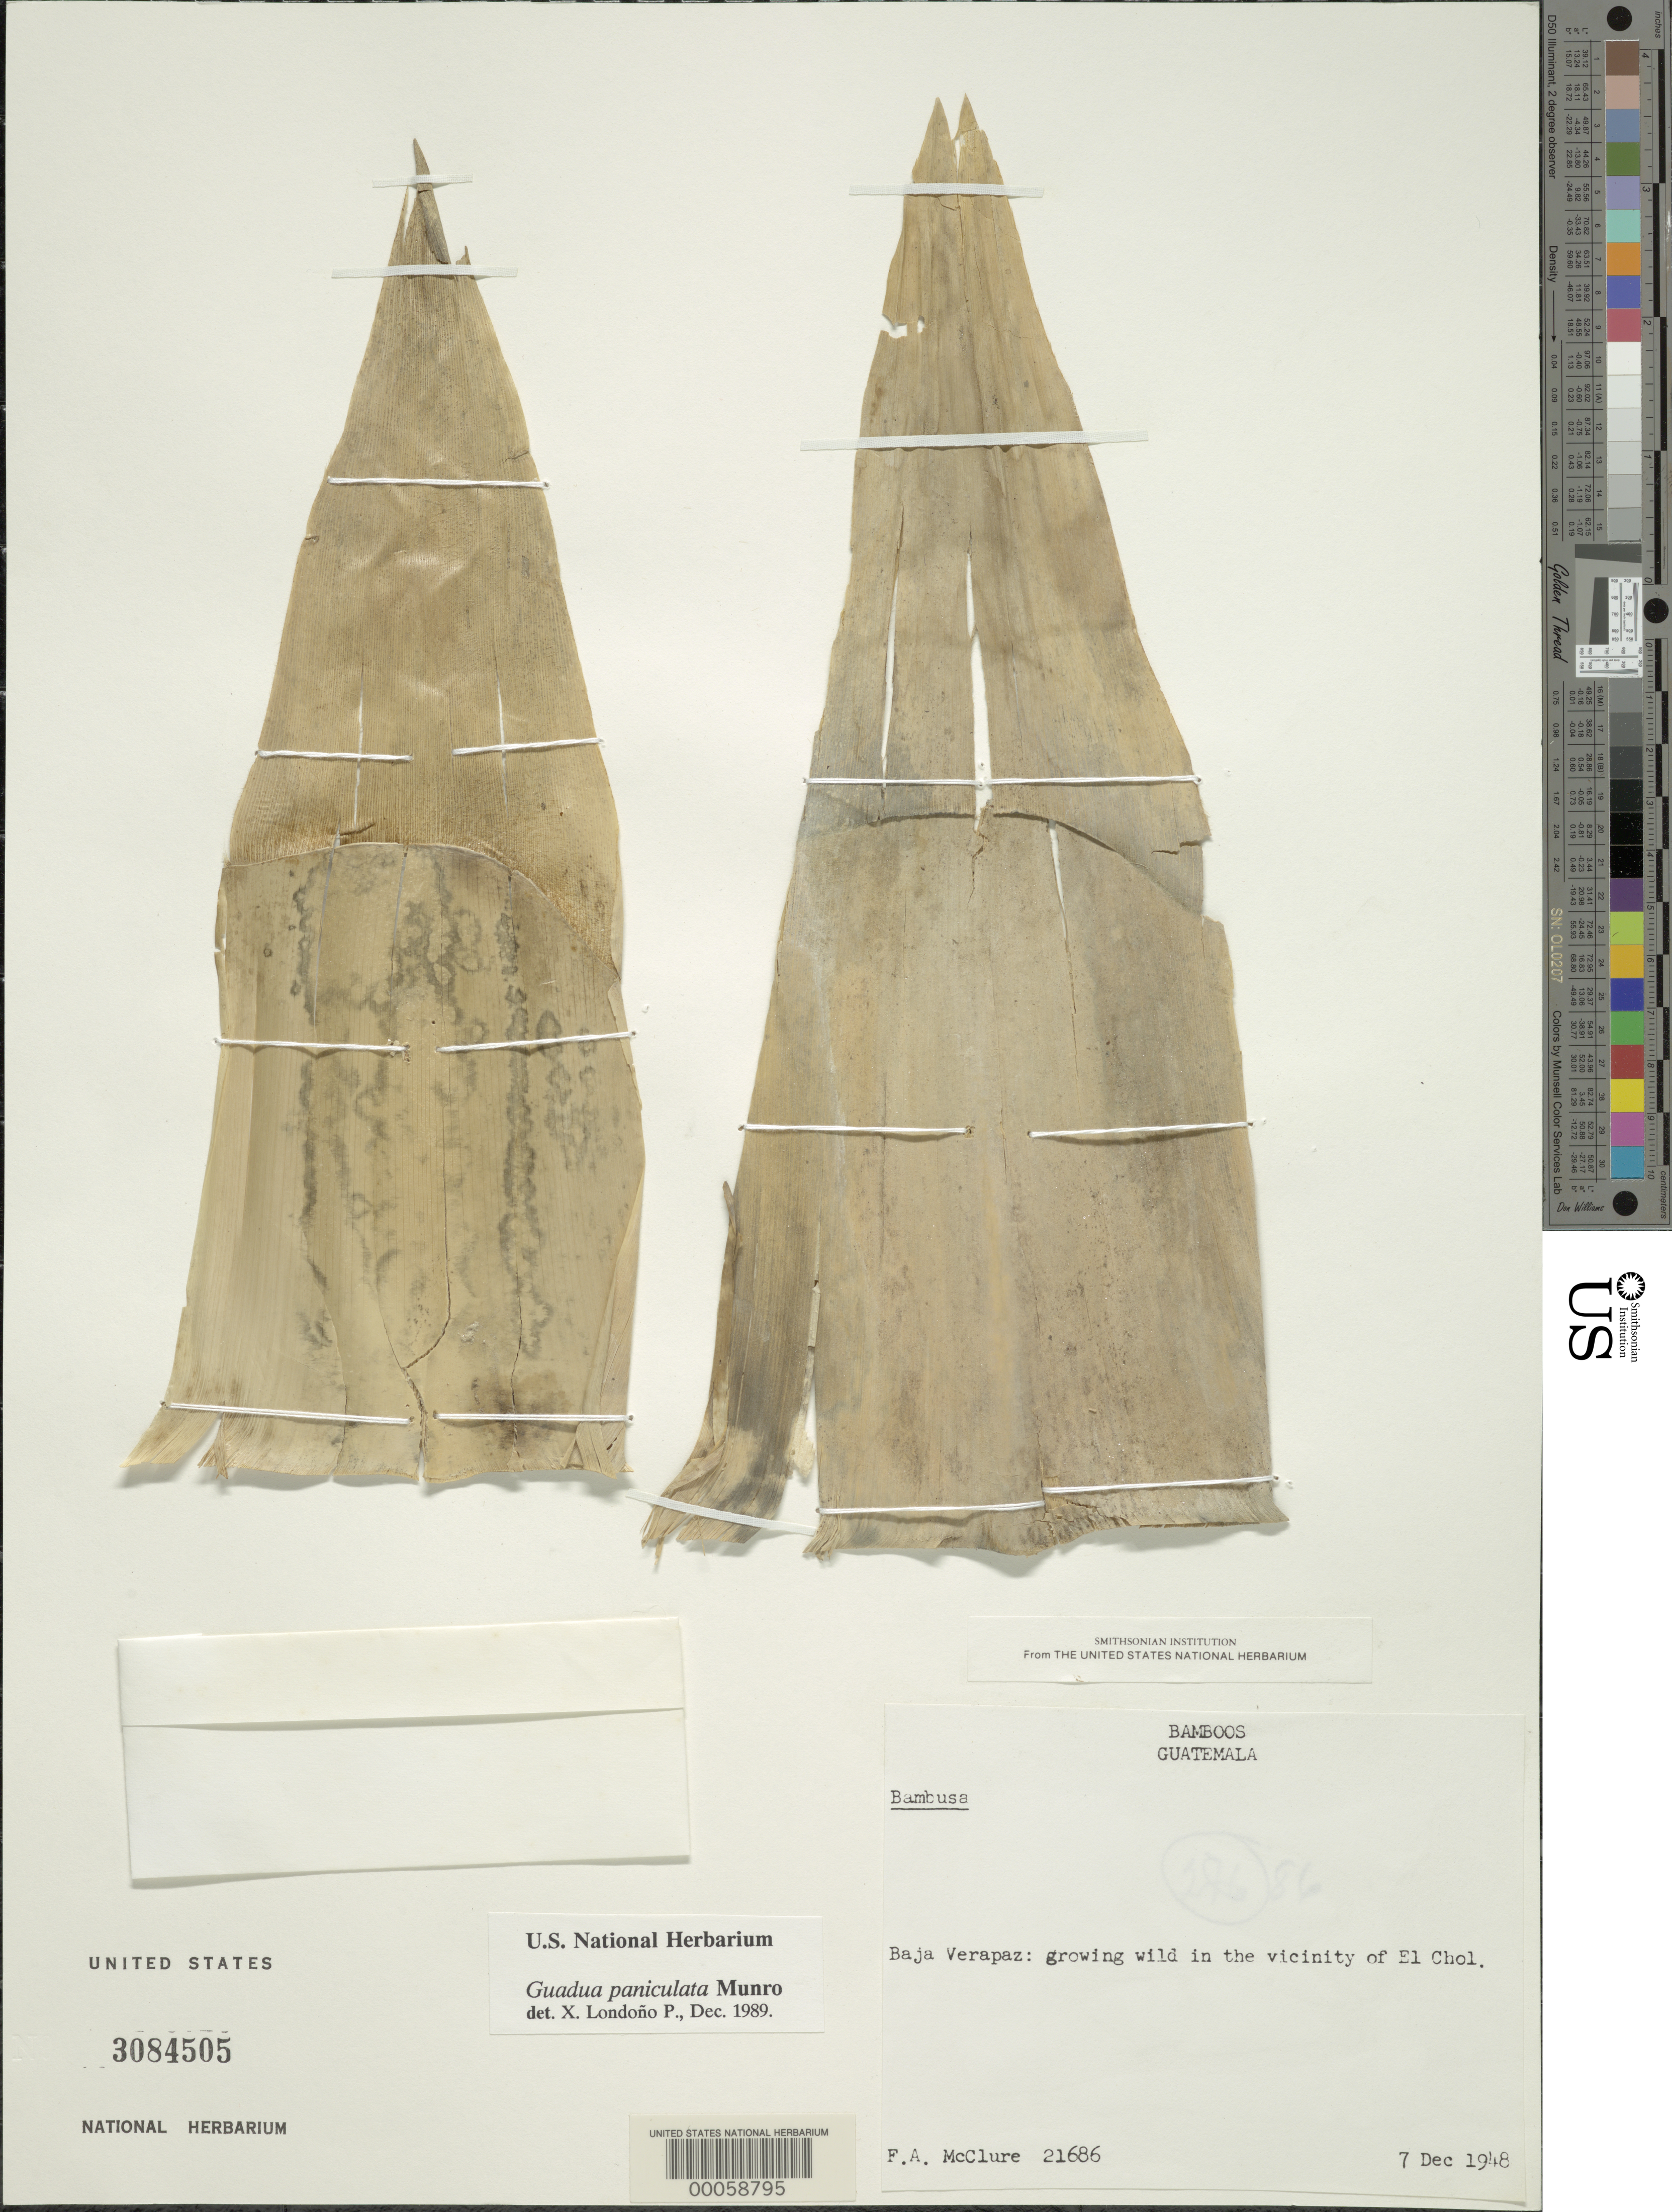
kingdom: Plantae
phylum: Tracheophyta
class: Liliopsida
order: Poales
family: Poaceae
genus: Guadua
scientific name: Guadua refracta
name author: Munro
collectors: F. A. McClure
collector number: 21686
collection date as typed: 07 Dec 1948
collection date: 1948-12-07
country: Guatemala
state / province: Baja Verapaz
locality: Vicinity of El Chol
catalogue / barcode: US 3084505